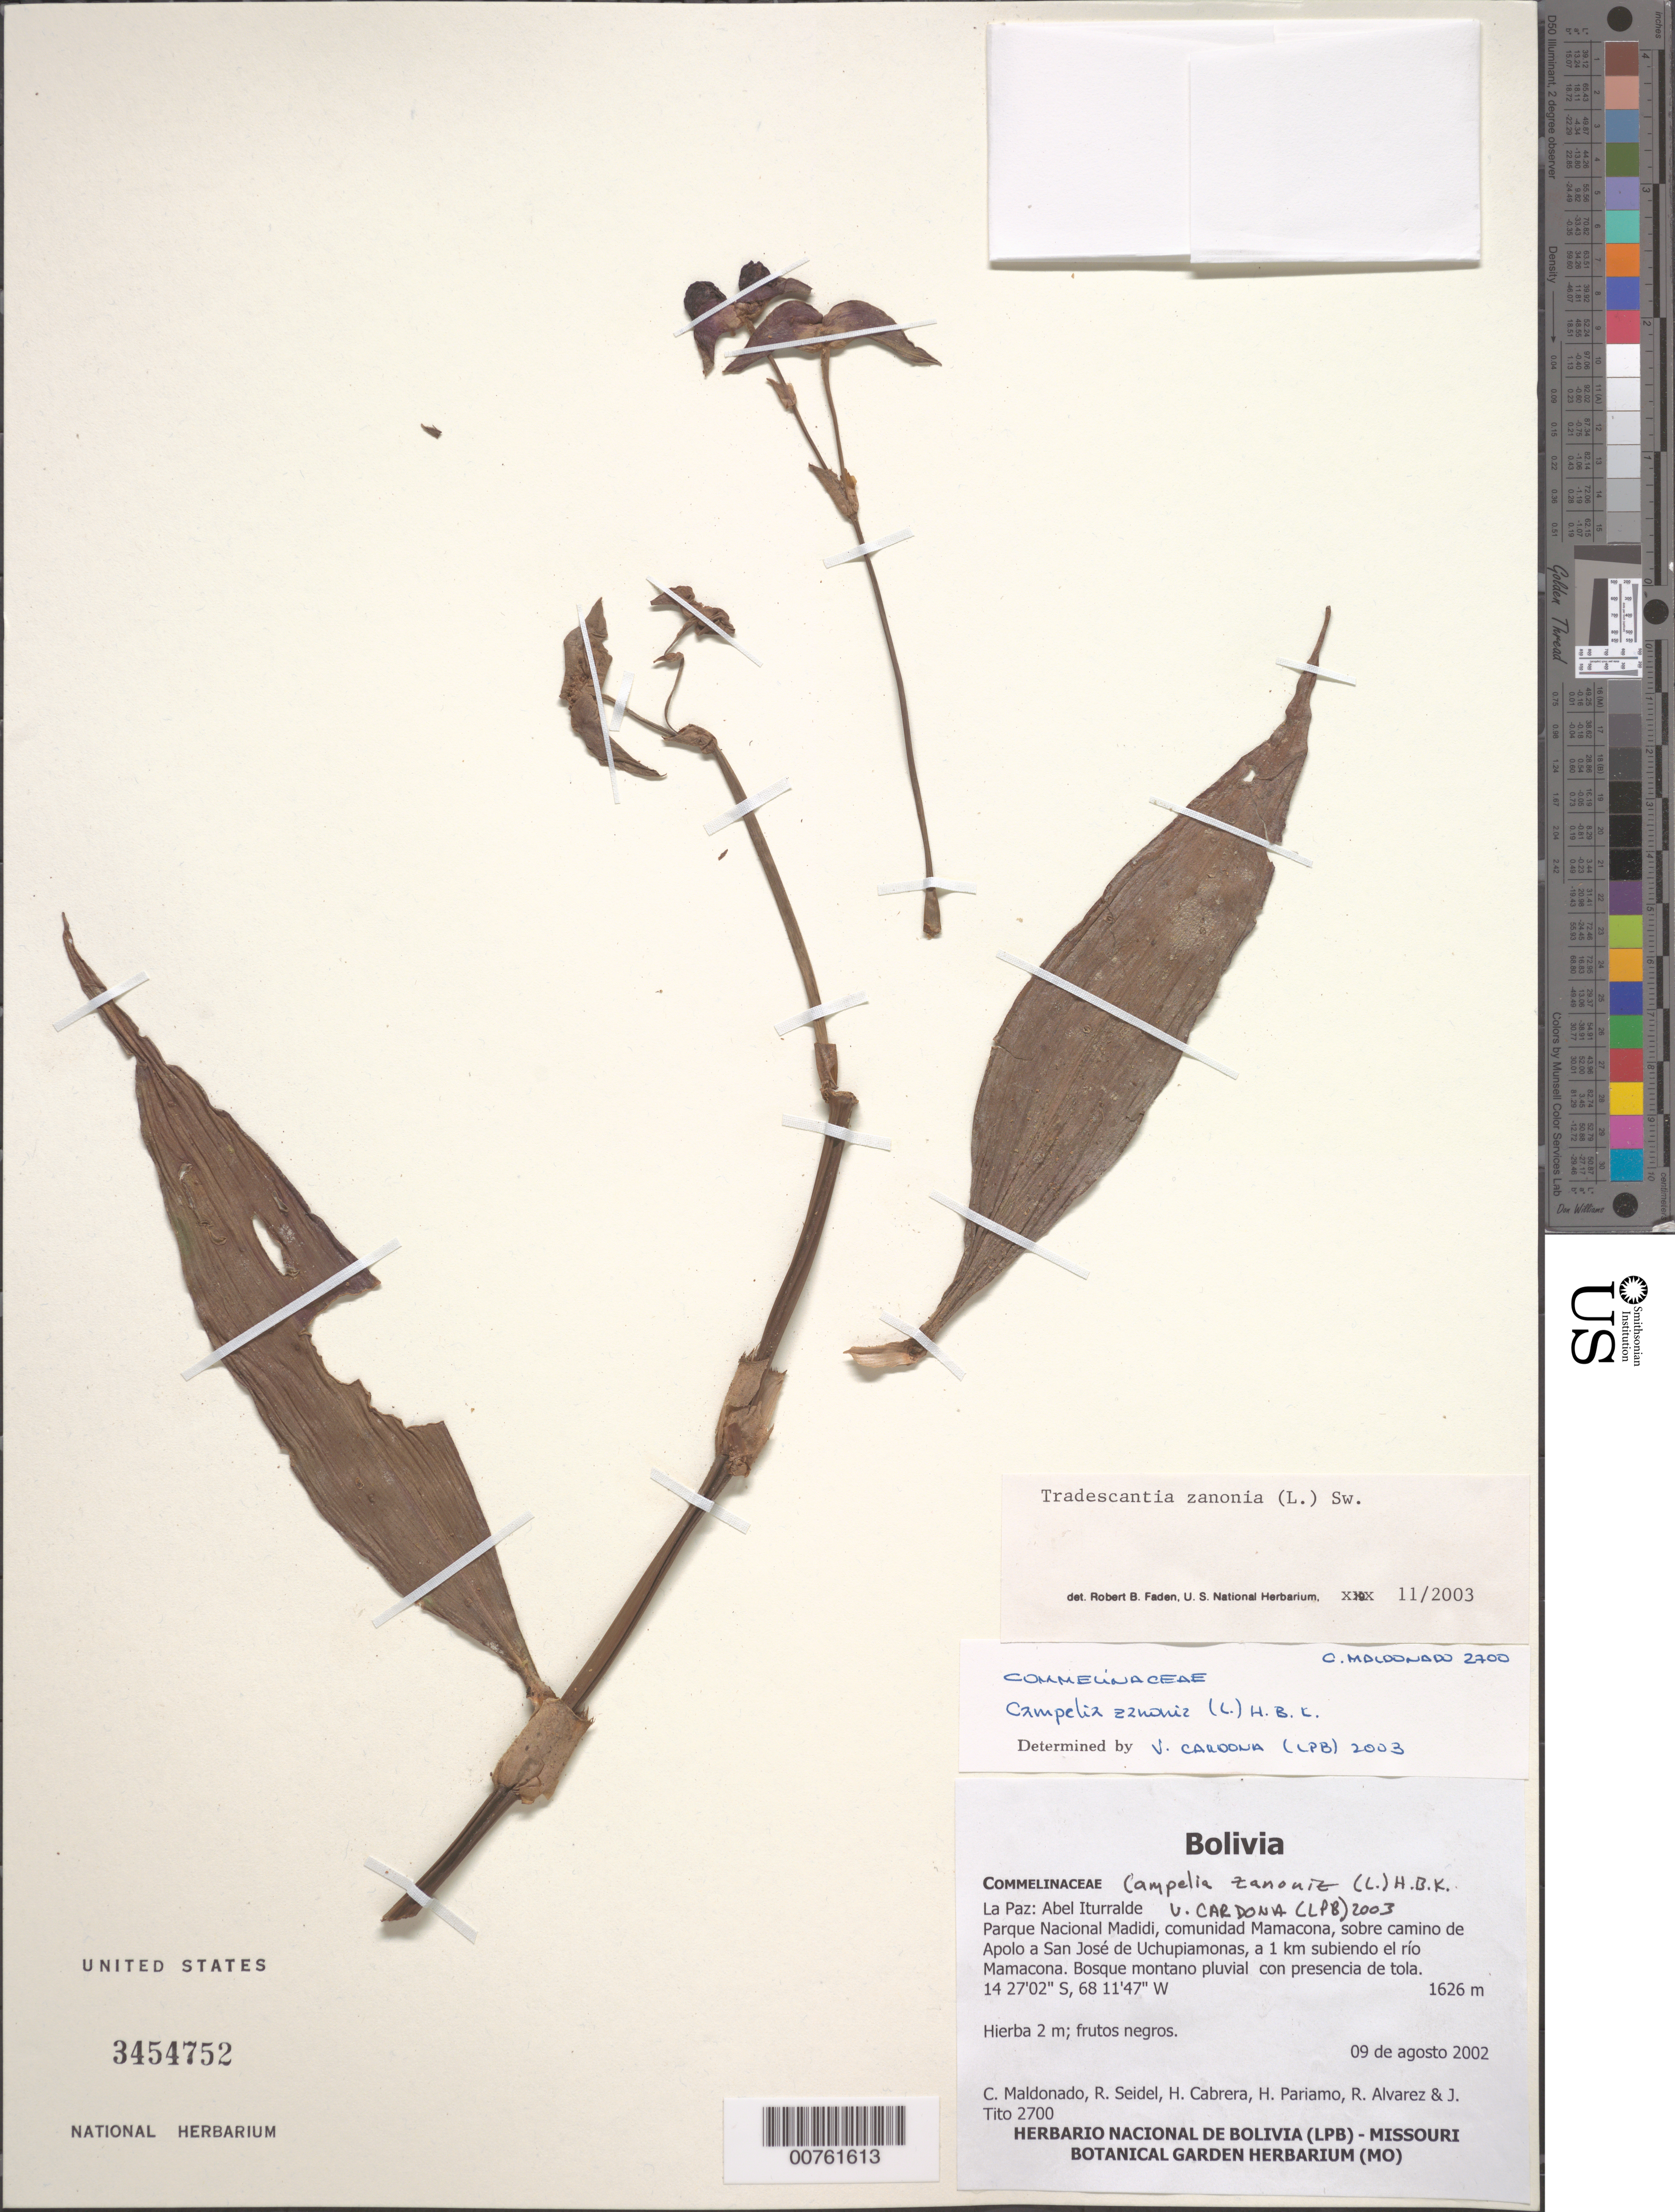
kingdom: Plantae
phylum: Tracheophyta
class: Liliopsida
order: Commelinales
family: Commelinaceae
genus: Tradescantia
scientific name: Tradescantia zanonia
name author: (L.) Sw.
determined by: Faden, Robert B., (US), Smithsonian Institution - National Museum of Natural History (UNITED STATES)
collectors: C. Maldonado, R. Seidel, H. Cabrera, H. Pariamo, R. Alvarez & J. Tito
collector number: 2700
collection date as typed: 09 Aug 2002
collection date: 2002-08-09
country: Bolivia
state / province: La Paz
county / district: Abel Iturralde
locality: Parque Nacional Madidi, Comunidad Mamacona, sobre Camino de Apolo a San Jose de Uchupiamonas, a 1 km subiendo el Rio Mamacona.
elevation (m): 1626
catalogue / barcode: US 3454752